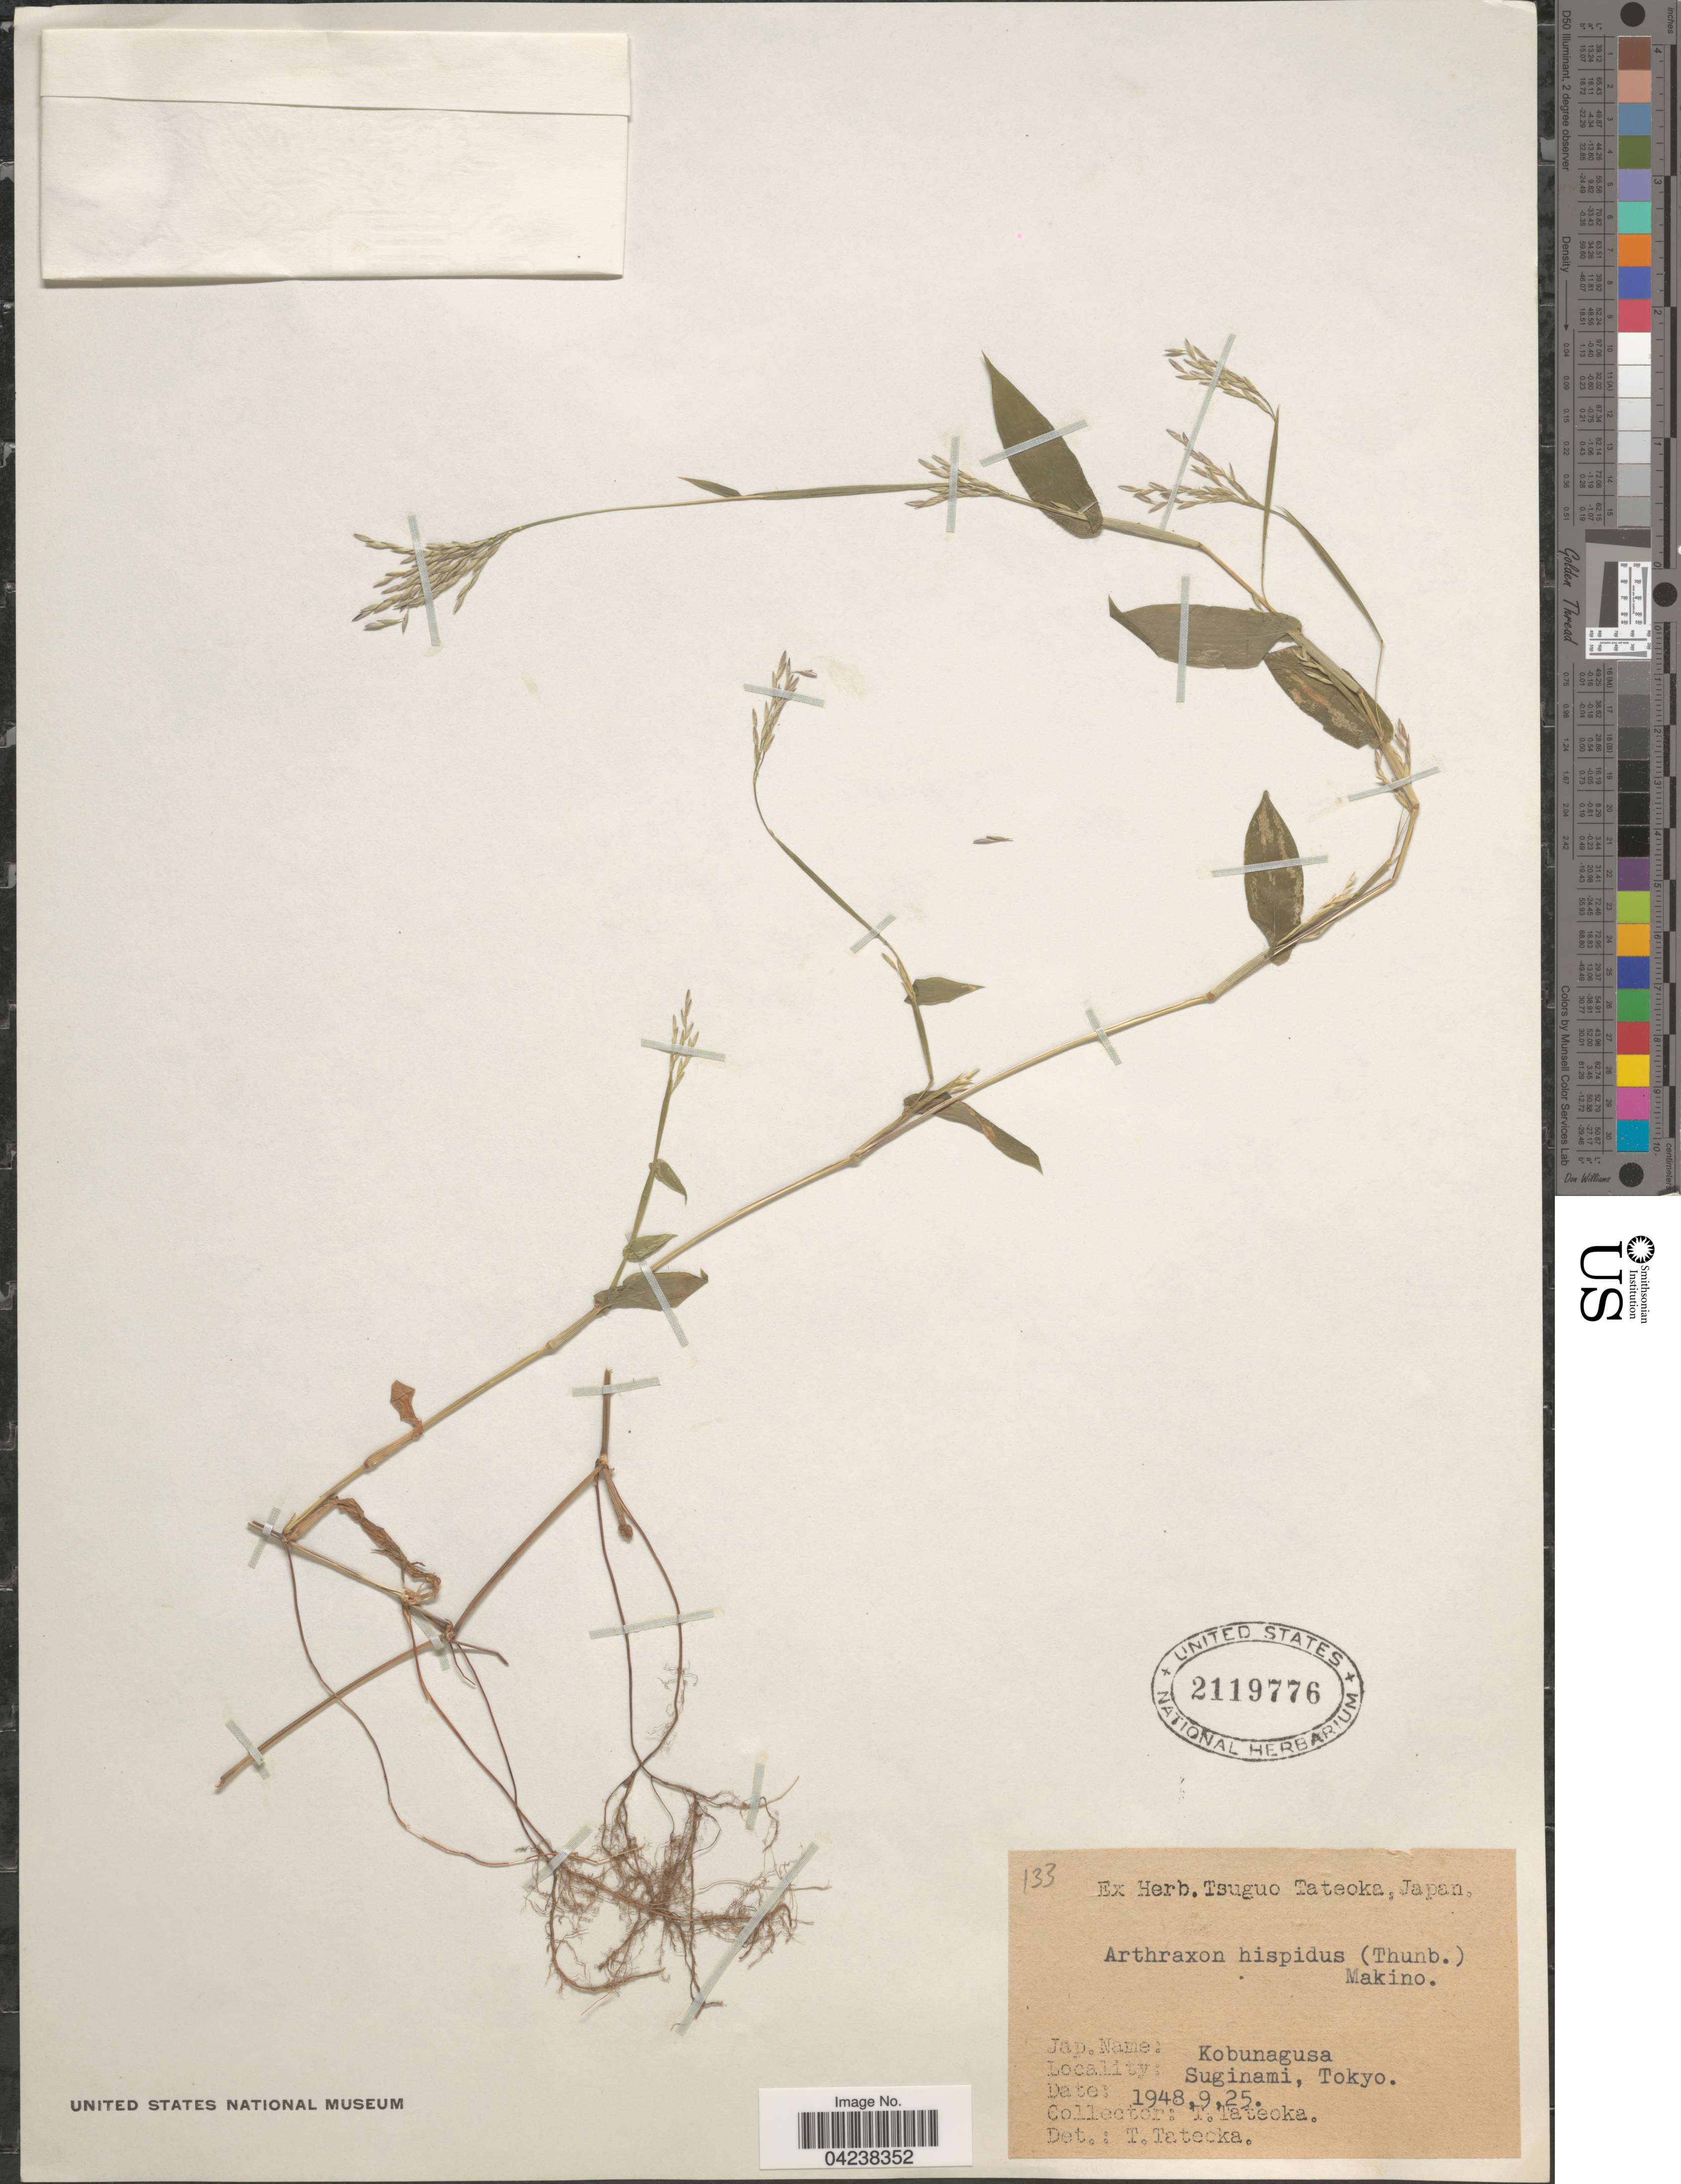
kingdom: Plantae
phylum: Tracheophyta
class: Liliopsida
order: Poales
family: Poaceae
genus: Arthraxon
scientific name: Arthraxon hispidus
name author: (Thunb.) Makino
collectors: T. Tateoka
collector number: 133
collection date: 1948-09-25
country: Japan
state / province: Tokyo, Federal City of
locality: Suginami.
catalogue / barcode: US 2119776